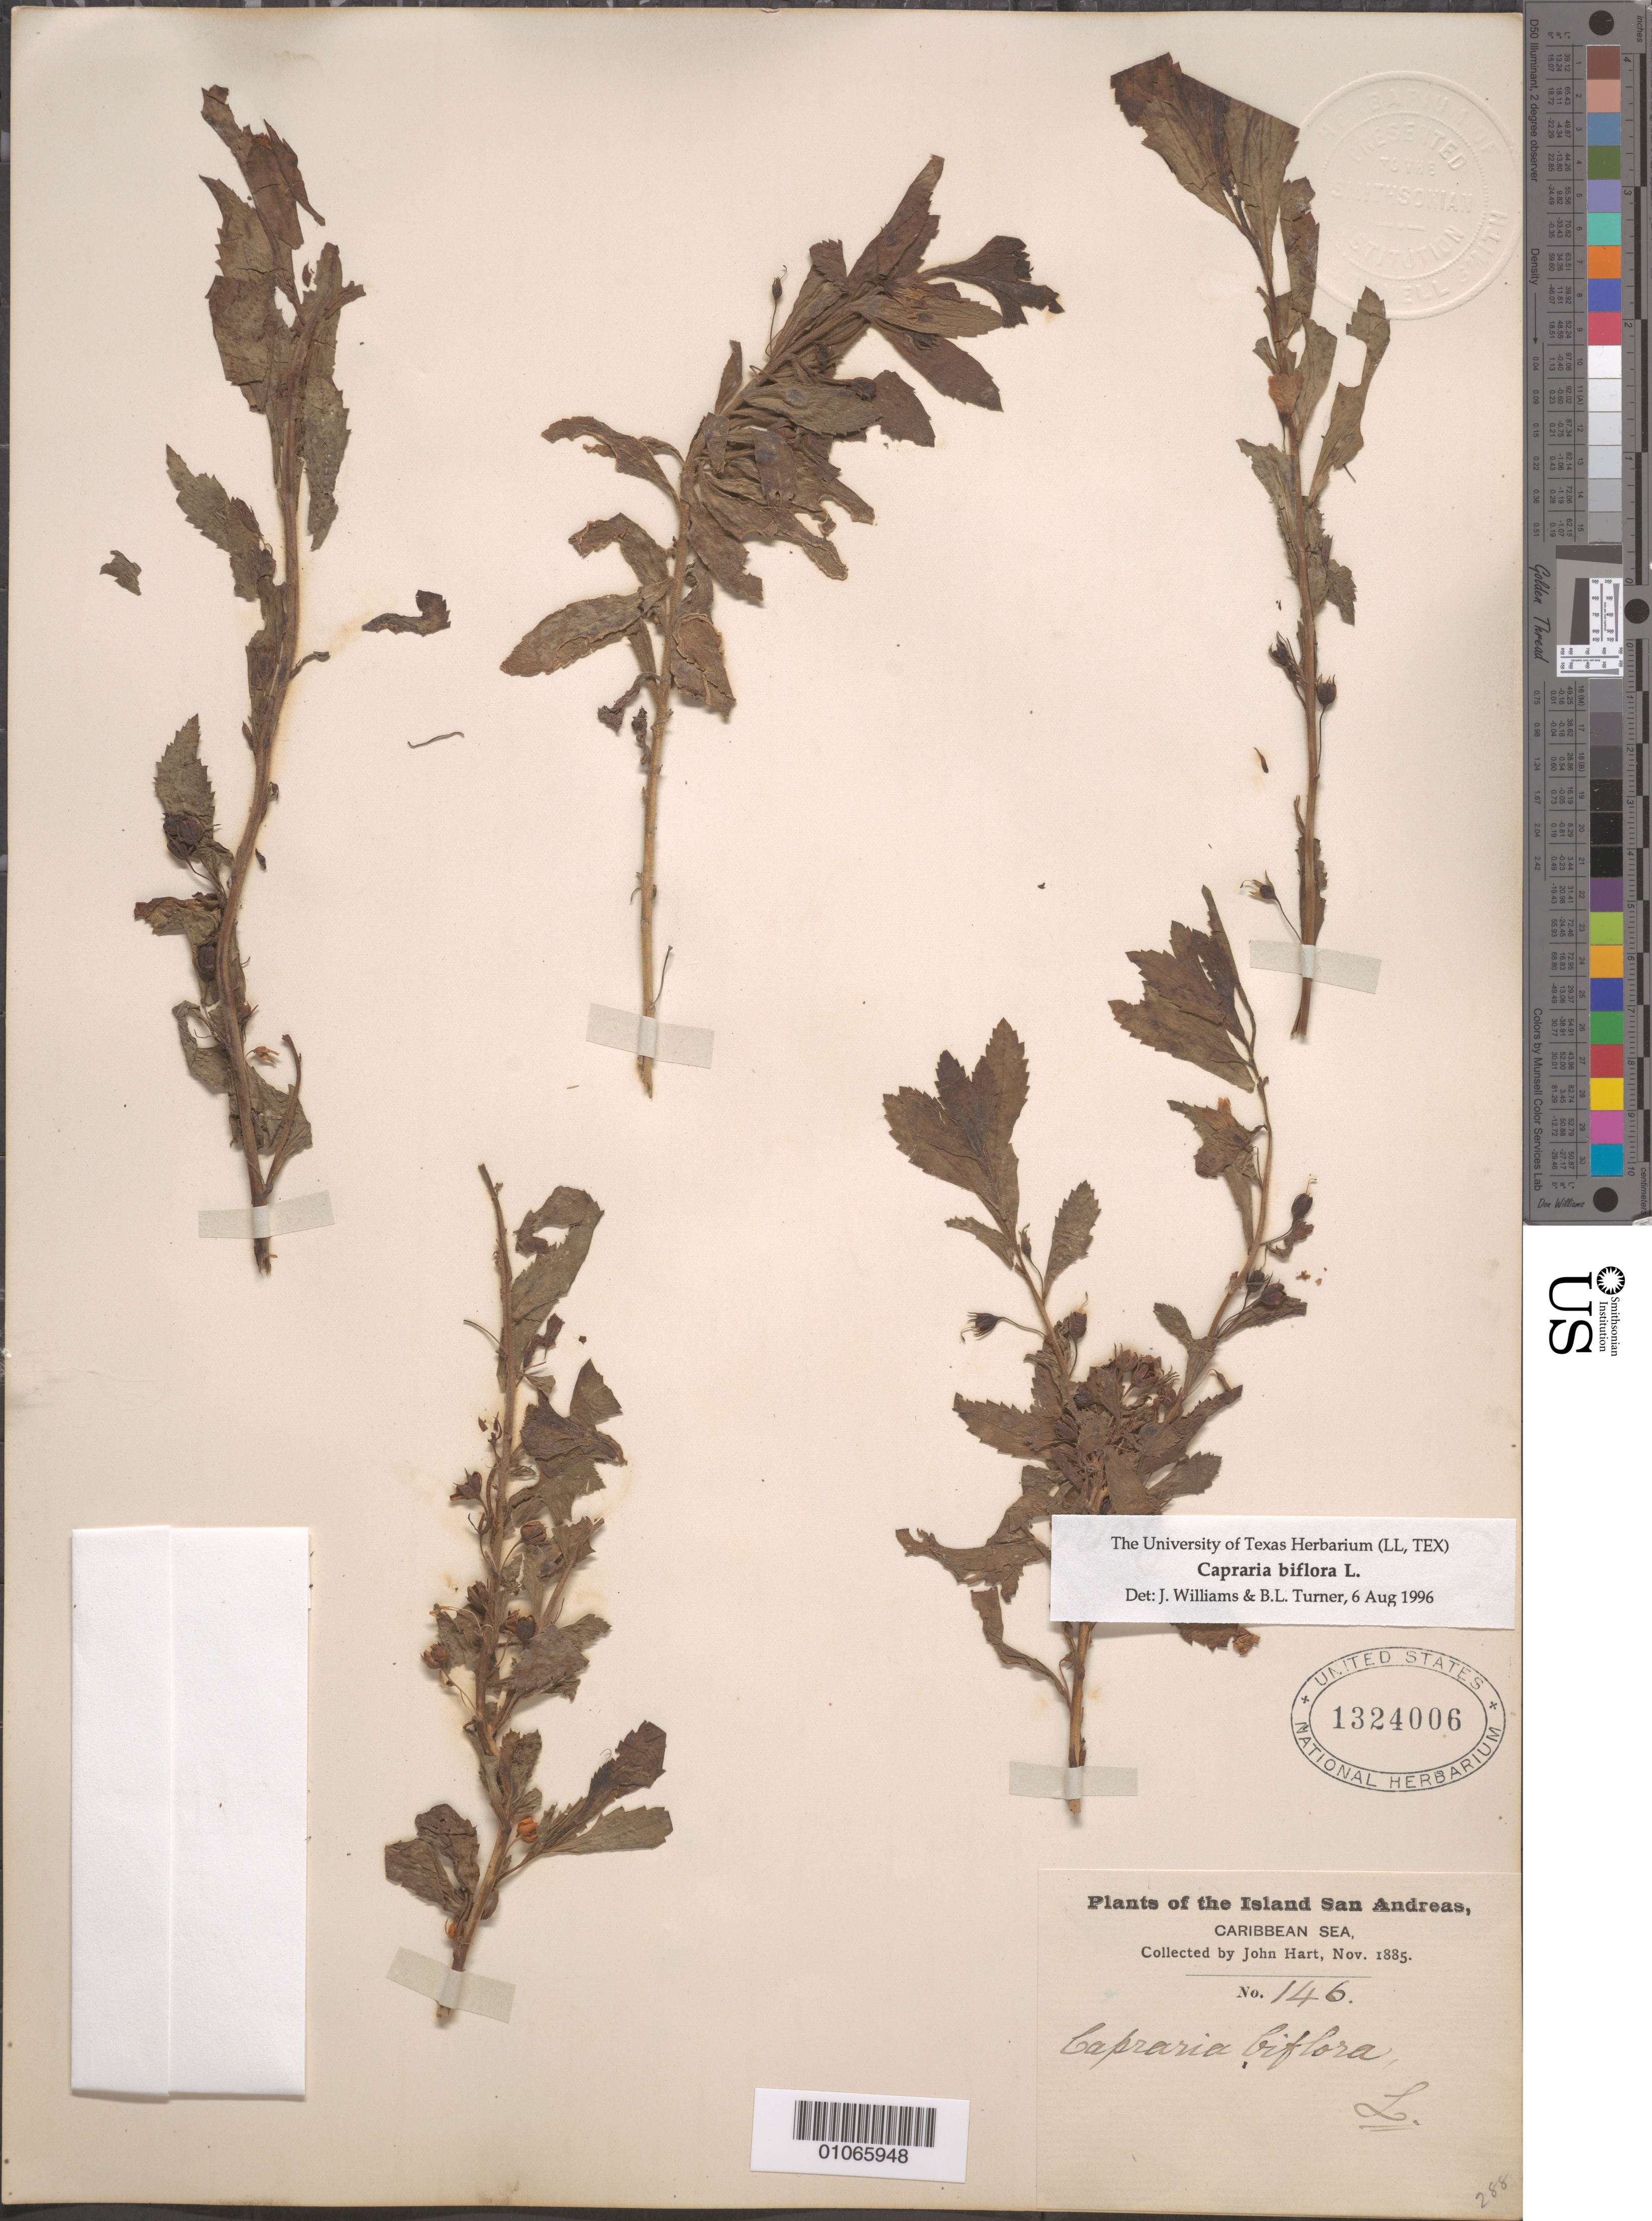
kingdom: Plantae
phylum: Tracheophyta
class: Magnoliopsida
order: Lamiales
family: Scrophulariaceae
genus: Capraria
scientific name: Capraria biflora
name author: L.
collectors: J. Hart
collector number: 146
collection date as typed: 01 Nov 1885 to 30 Nov 1885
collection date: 1885-11-01/1885-11-30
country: Colombia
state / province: San Andrés Y Providencia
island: San Andres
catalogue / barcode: US 1324006